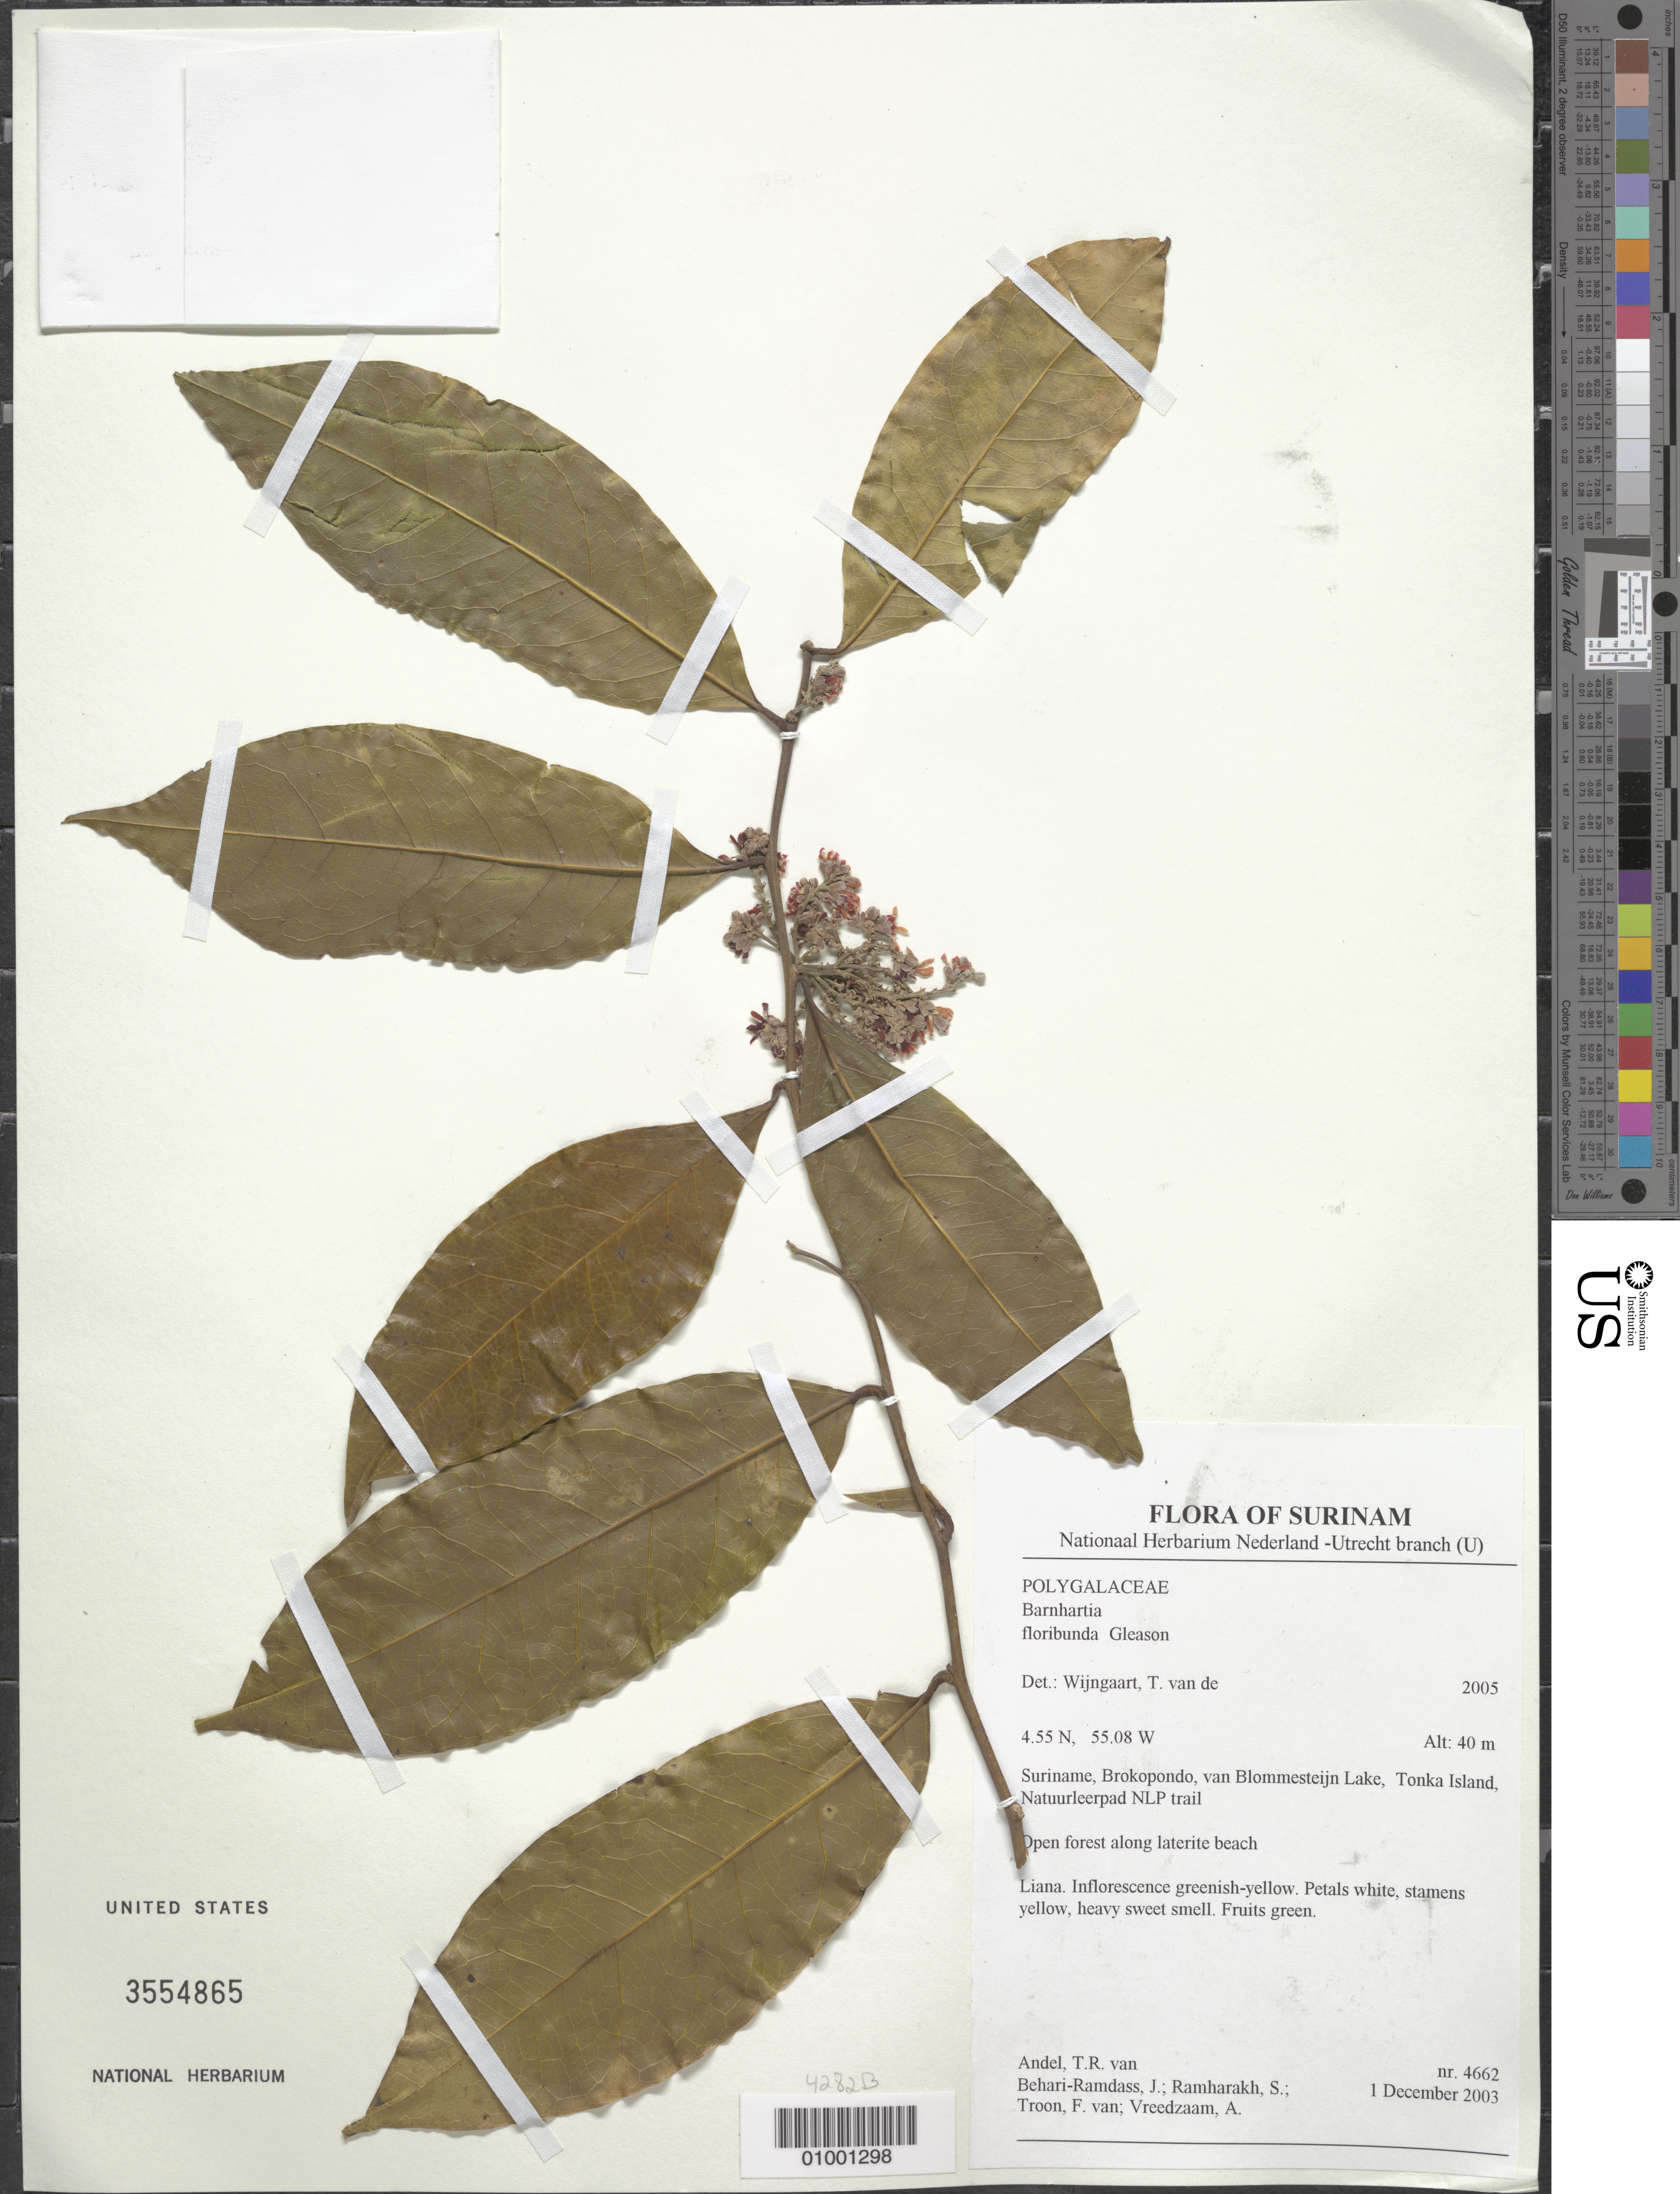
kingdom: Plantae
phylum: Tracheophyta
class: Magnoliopsida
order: Fabales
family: Polygalaceae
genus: Barnhartia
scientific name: Barnhartia floribunda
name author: Gleason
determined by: van de Wijngaart, T.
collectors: T. R. van Andel, J. Behari-Ramdas, G. Ramkarakh, F. Van Troon & A. Vreedzaam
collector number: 4662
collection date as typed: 1-Dec-03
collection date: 2003-12-01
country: Suriname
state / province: Brokopondo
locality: van Blommesteijn Lake, Tonka Island, Natuurleerpad NLP trail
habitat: Open forest along laterite beach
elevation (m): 40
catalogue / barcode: US 3554865